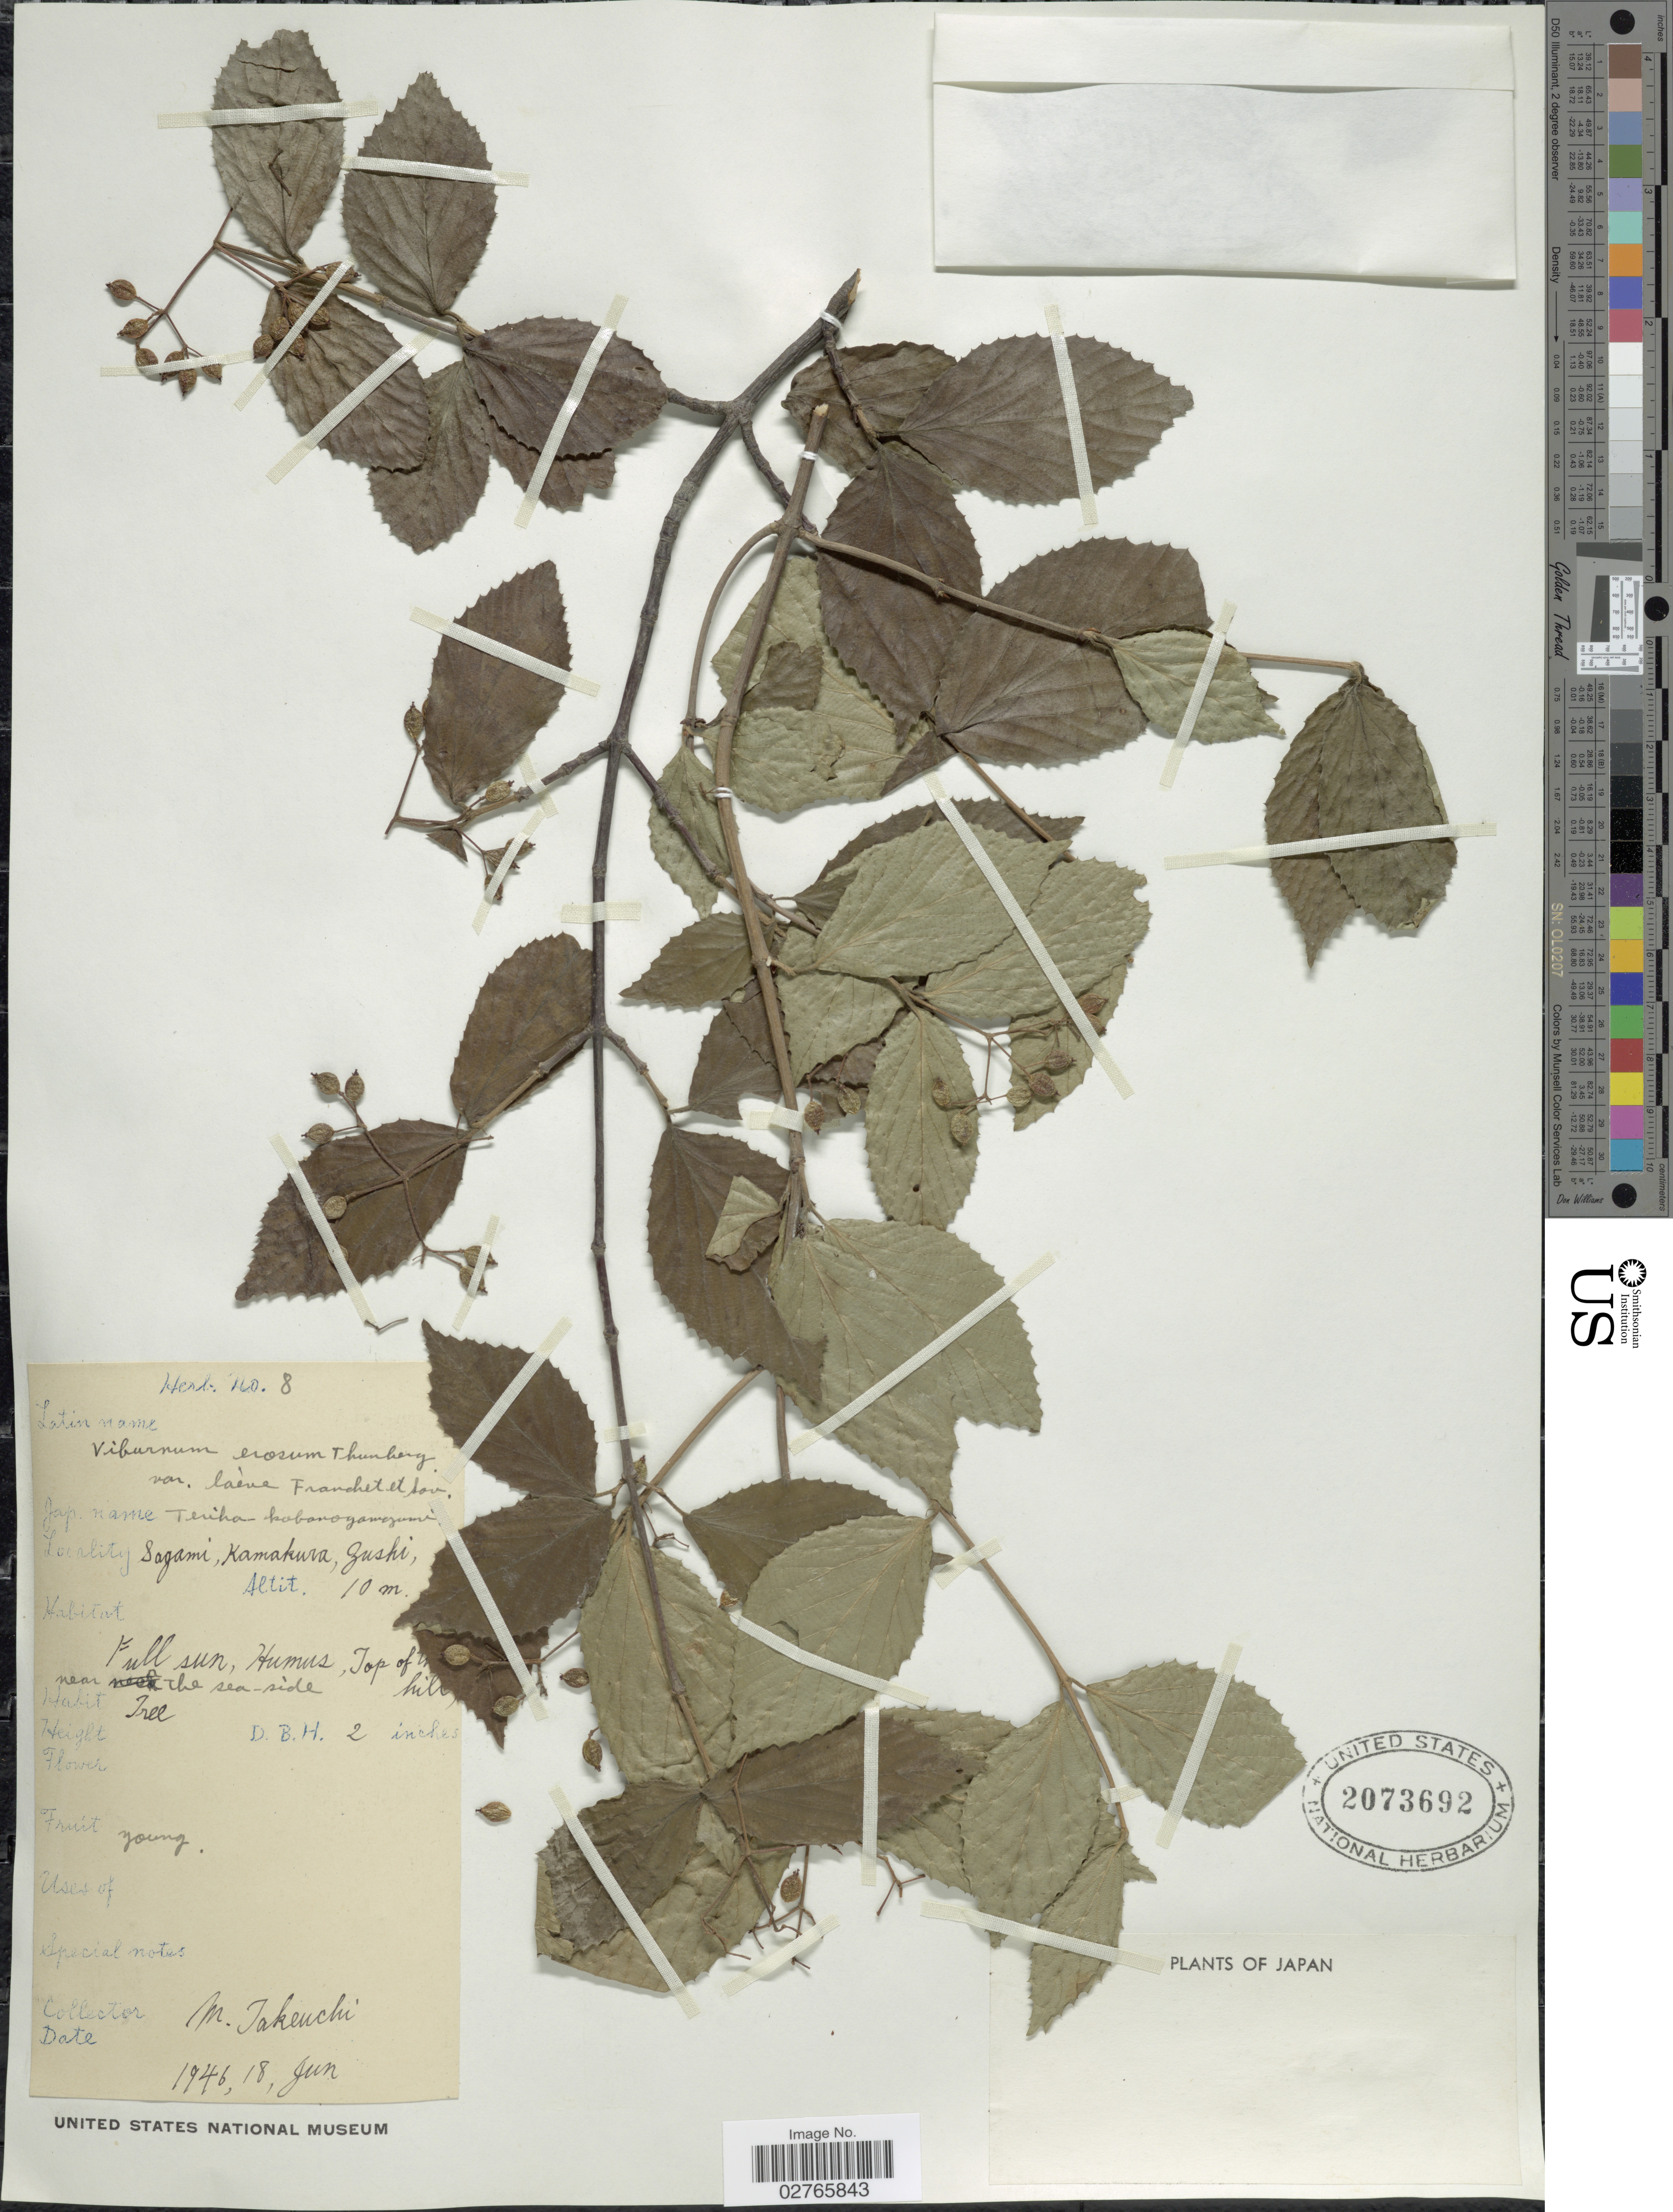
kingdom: Plantae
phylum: Tracheophyta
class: Magnoliopsida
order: Dipsacales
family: Viburnaceae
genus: Viburnum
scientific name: Viburnum erosum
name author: Thunb.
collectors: M. Takeuchi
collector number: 8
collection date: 1946-06-18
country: Japan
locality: Sagami. Kamakura, Zushi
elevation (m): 10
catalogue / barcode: US 2073692